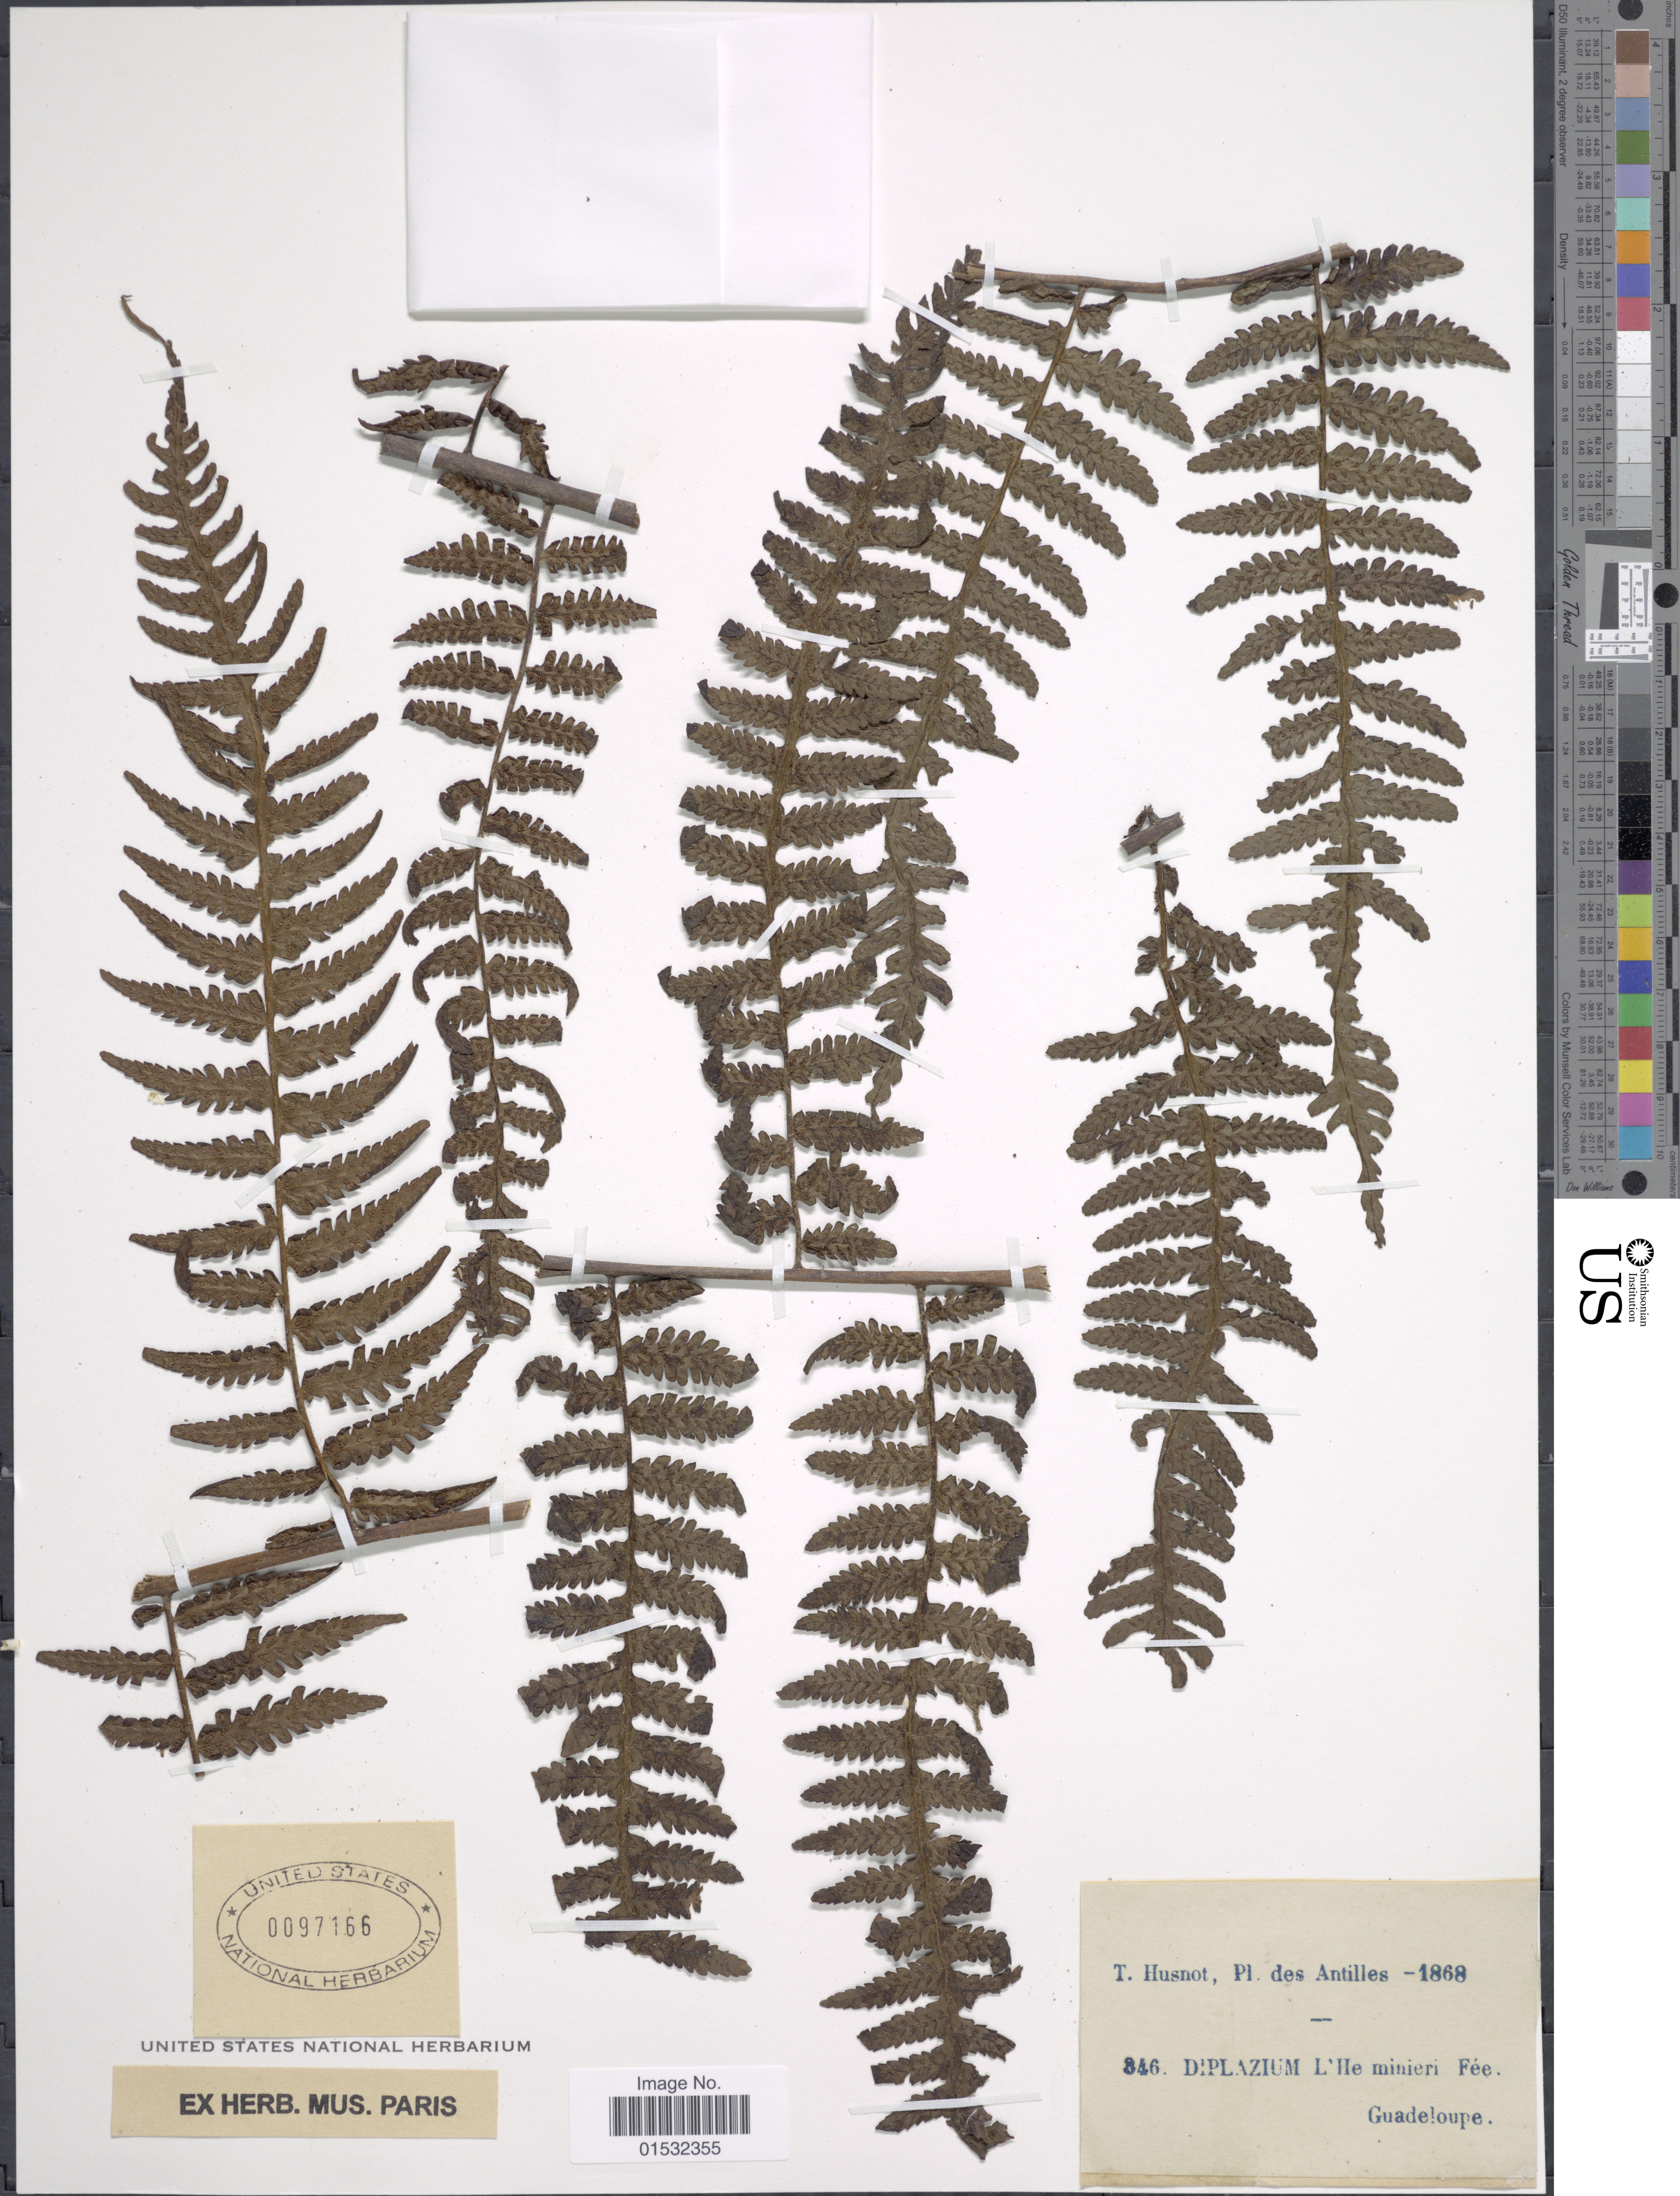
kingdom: Plantae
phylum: Tracheophyta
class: Polypodiopsida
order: Polypodiales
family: Athyriaceae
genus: Diplazium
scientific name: Diplazium lherminieri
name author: Fée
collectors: S. Husimi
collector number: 846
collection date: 1868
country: Guadeloupe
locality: Antilles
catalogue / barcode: US 97166